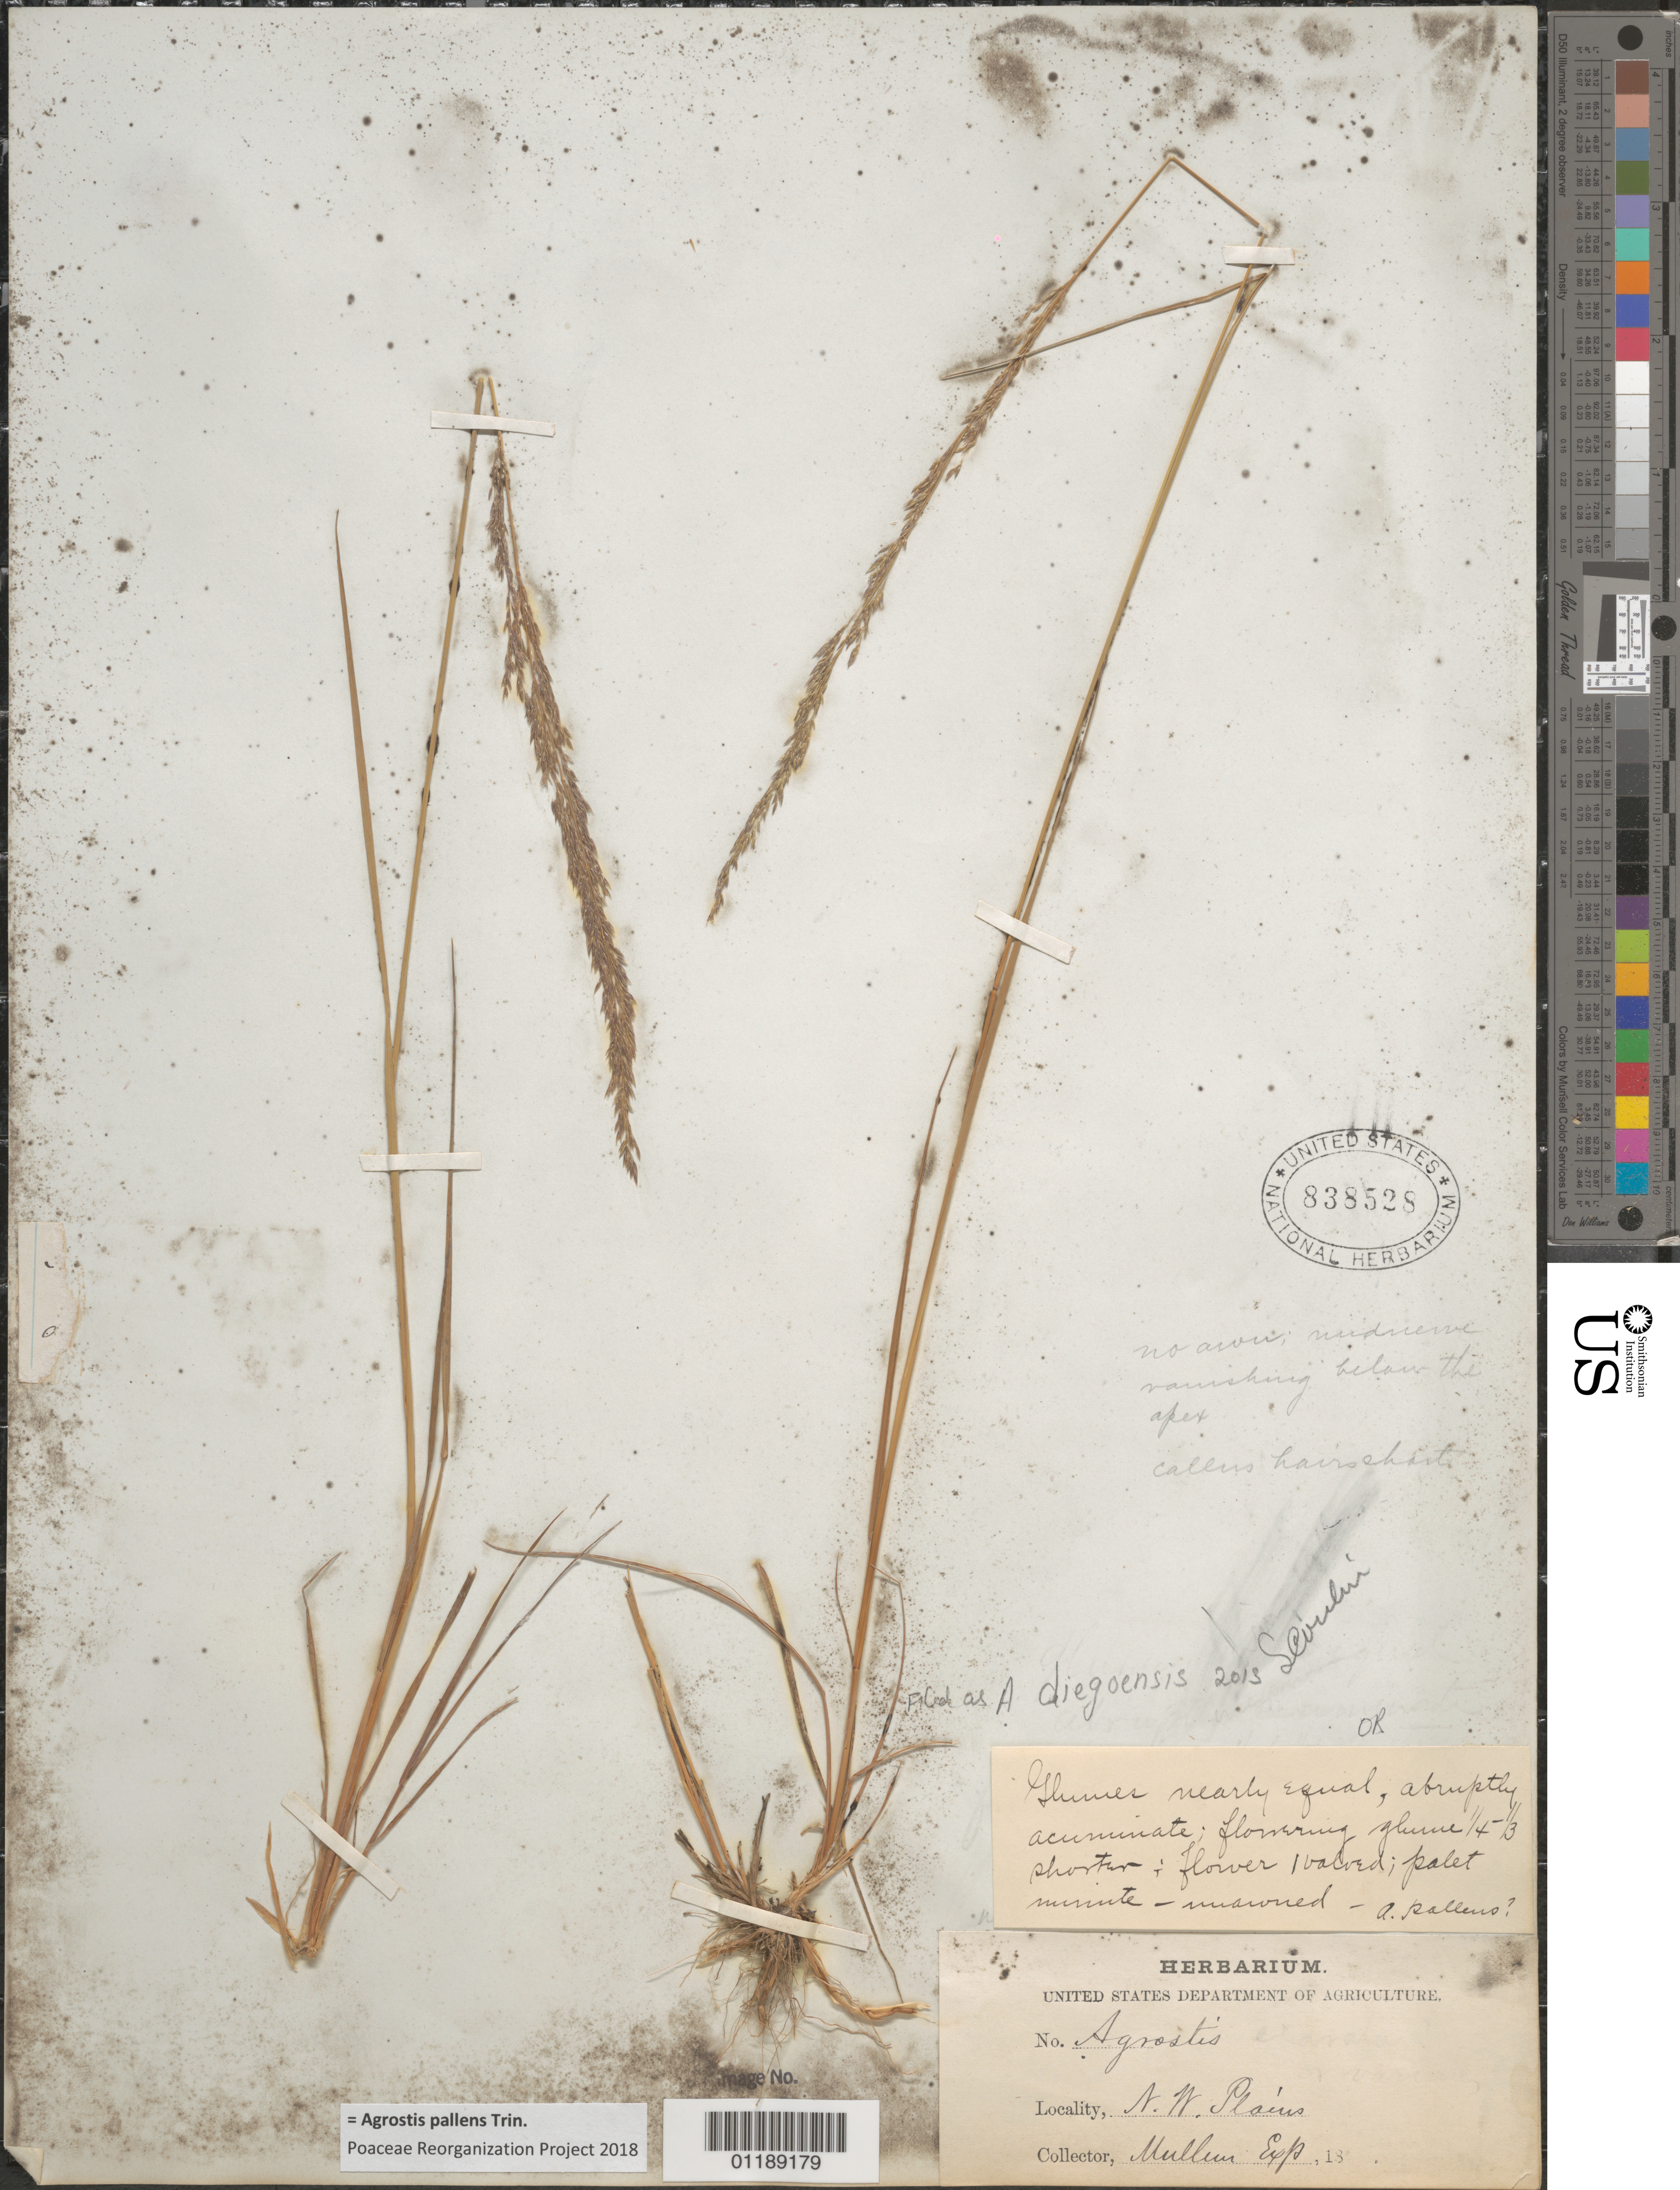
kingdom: Plantae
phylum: Tracheophyta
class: Liliopsida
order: Poales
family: Poaceae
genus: Agrostis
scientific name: Agrostis pallens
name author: Trin.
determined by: Poaceae Reorganization Project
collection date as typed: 18--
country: Canada / United States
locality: N. W. Plains.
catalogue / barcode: US 838528